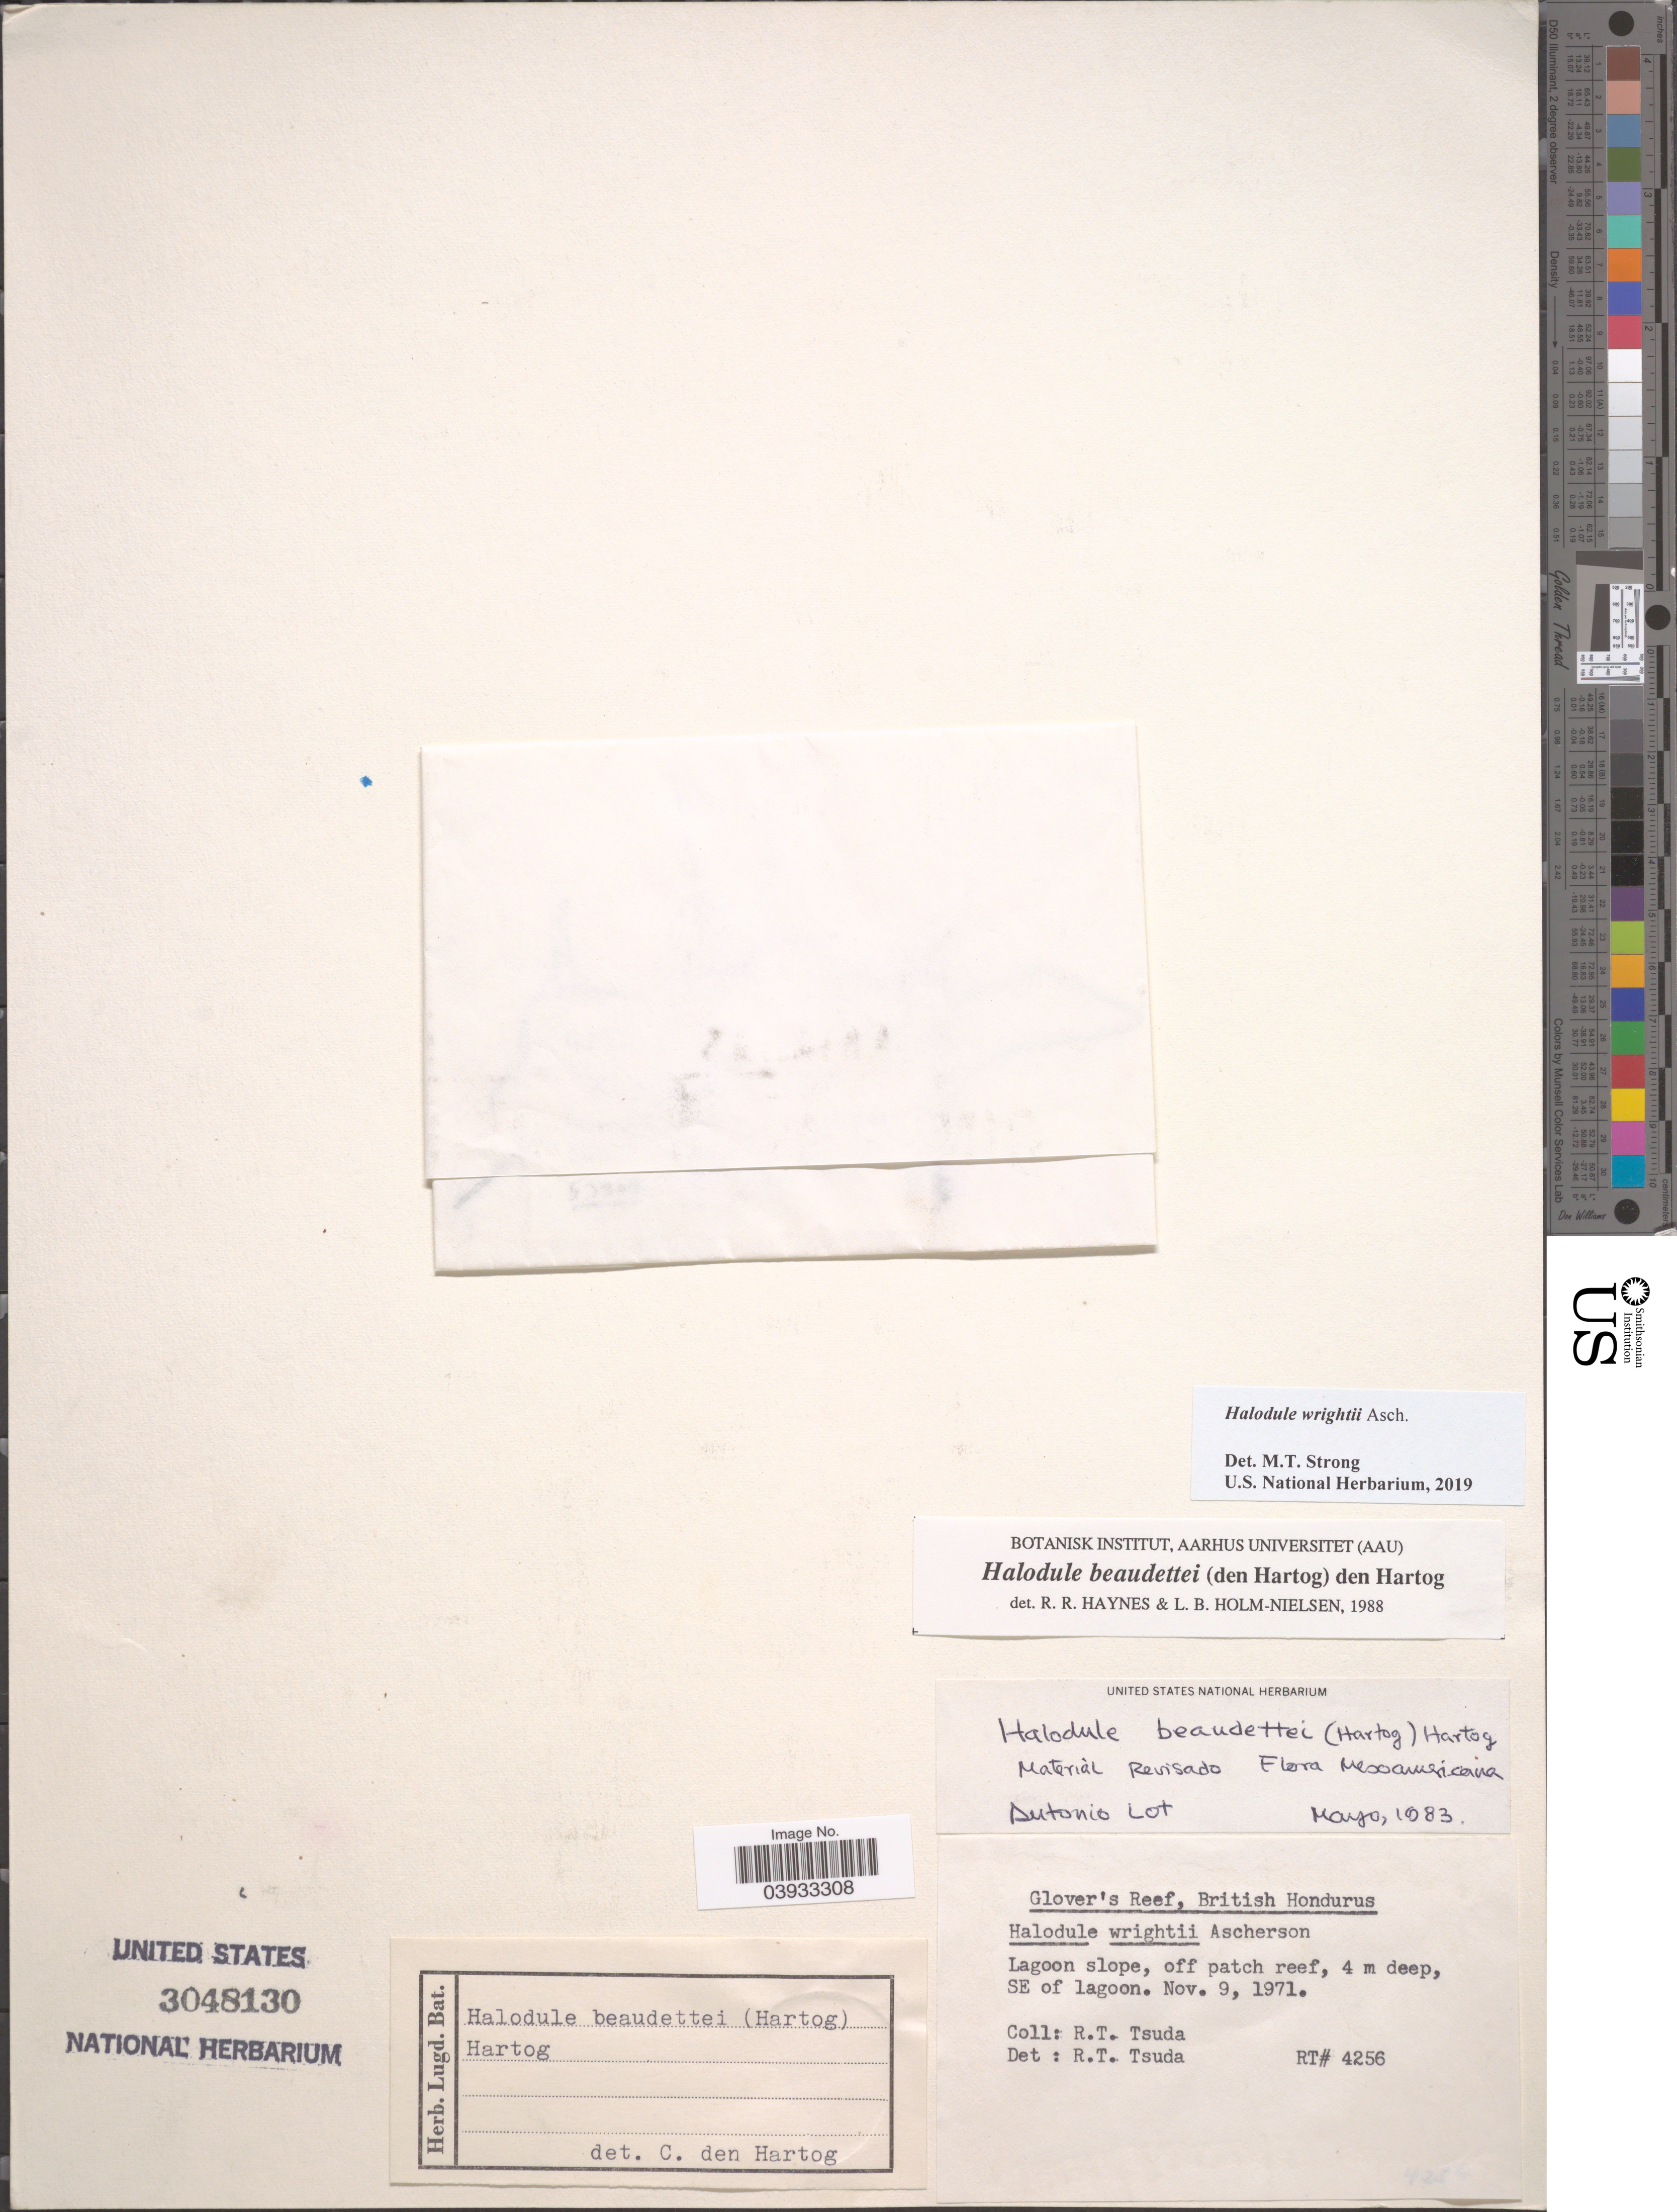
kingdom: Plantae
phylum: Tracheophyta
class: Liliopsida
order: Alismatales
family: Cymodoceaceae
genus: Halodule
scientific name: Halodule wrightii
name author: Asch.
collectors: R. Tsuda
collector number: RT4256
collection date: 1971-11-09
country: Belize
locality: Glover's Reef, British Honduras. Lagoon slope, off patch reef, SE of lagoon.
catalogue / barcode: US 3048130